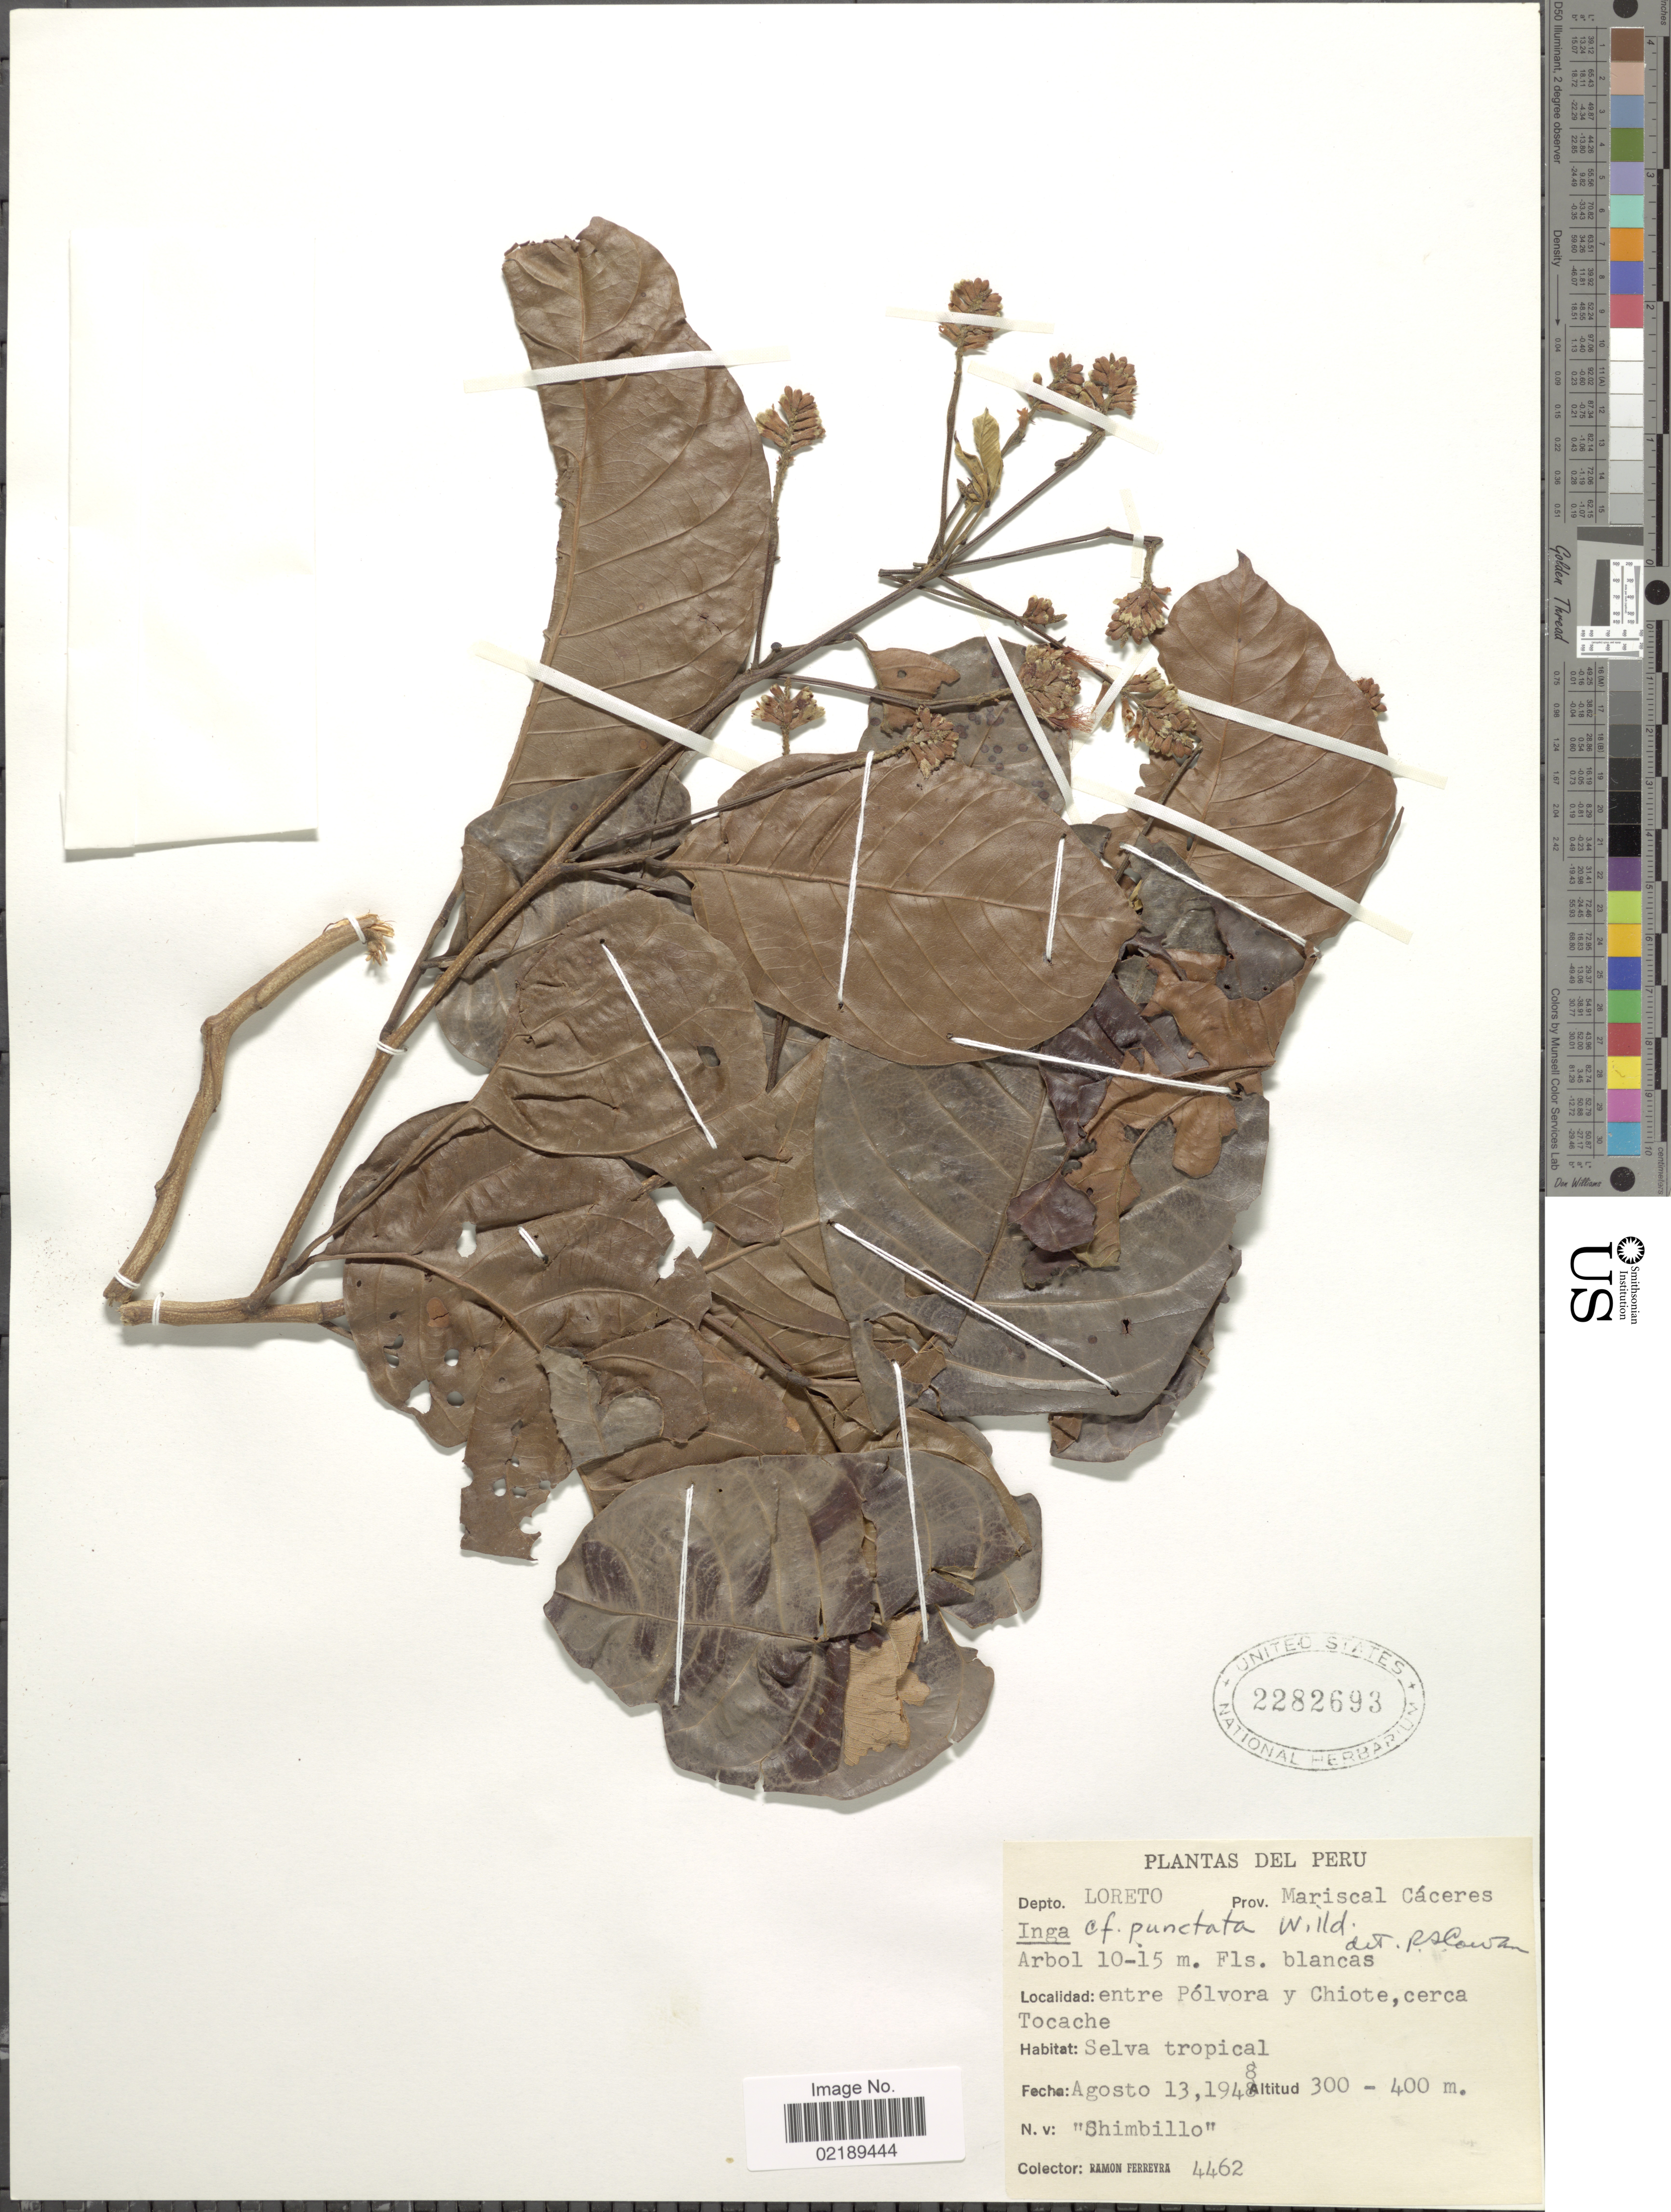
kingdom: Plantae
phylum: Tracheophyta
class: Magnoliopsida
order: Fabales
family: Fabaceae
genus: Inga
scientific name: Inga punctata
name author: Willd.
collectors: R. A. Ferreyra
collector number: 4462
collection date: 1948-08-13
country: Peru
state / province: Loreto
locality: Prov. Mariscal Caceres, entre polvora y Chiote, cerca Tocache.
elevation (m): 300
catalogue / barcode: US 2282693